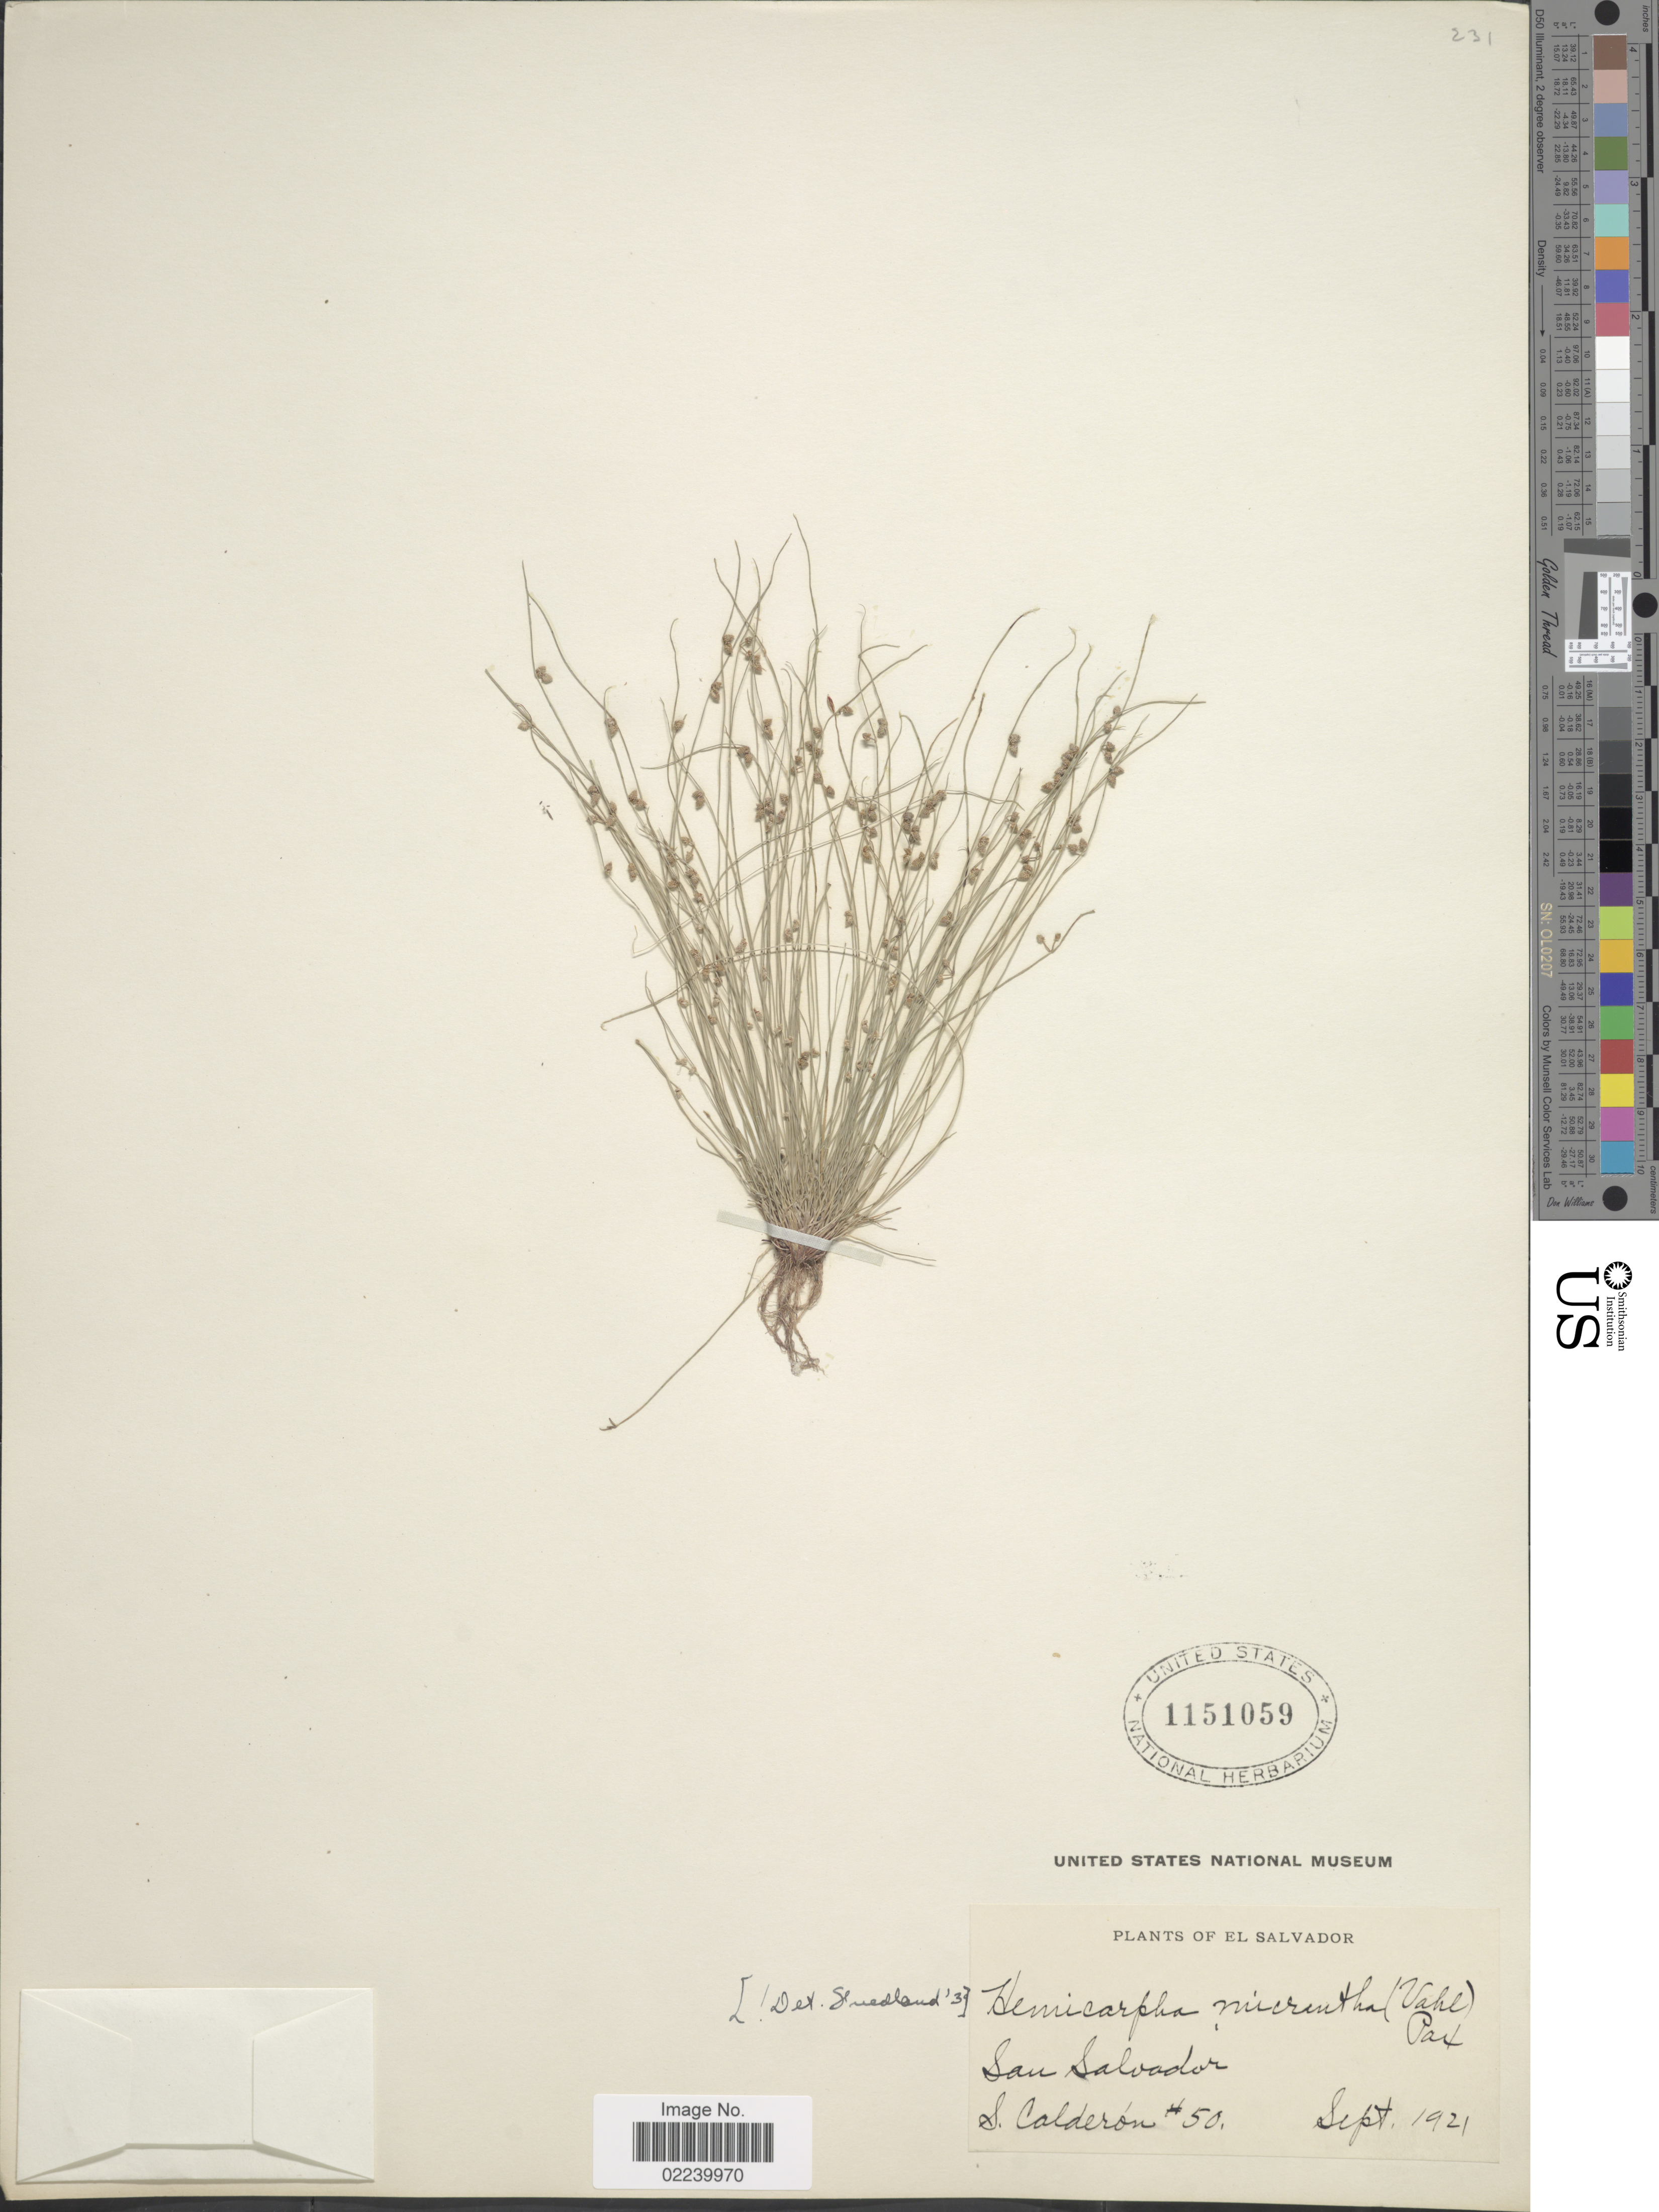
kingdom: Plantae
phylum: Tracheophyta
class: Liliopsida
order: Poales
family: Cyperaceae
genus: Cyperus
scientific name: Cyperus subsquarrosus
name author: (Muhl.) Bauters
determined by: Strong, M. T., (US), Smithsonian Institution - National Museum of Natural History (UNITED STATES)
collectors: S. Calderón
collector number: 50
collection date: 1921-09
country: El Salvador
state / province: San Salvador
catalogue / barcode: US 1151059